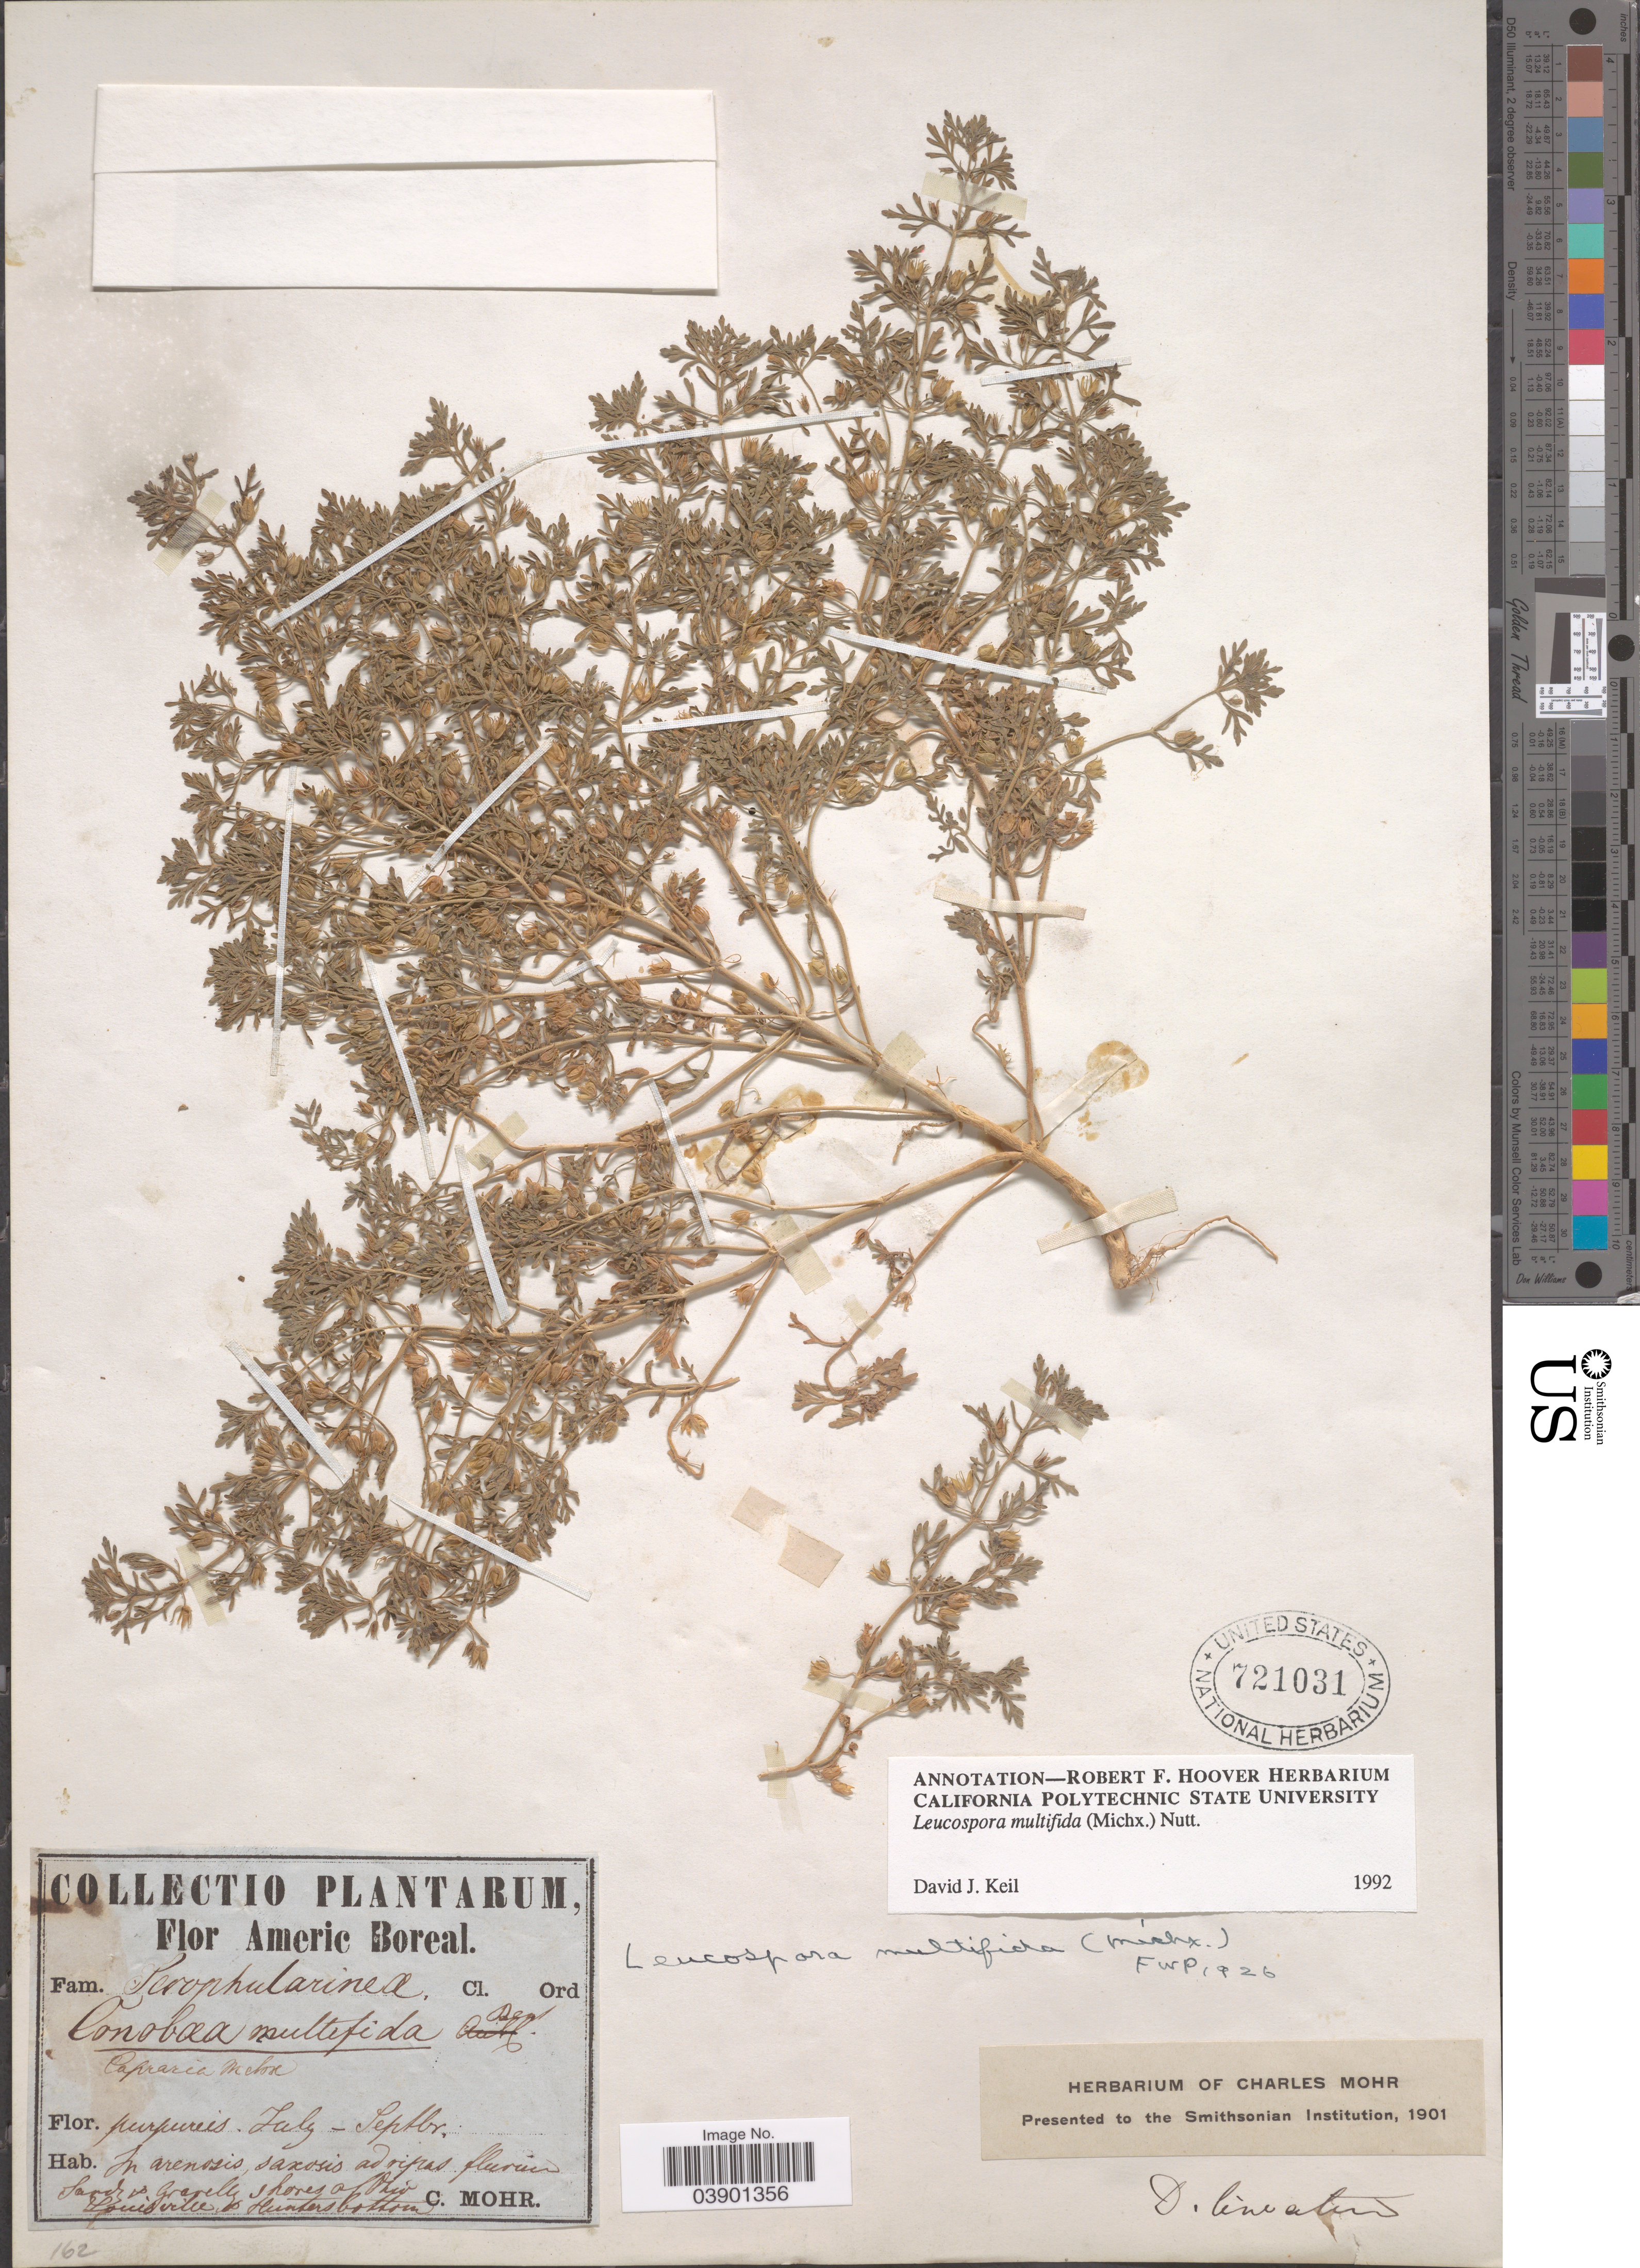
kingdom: Plantae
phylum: Tracheophyta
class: Magnoliopsida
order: Lamiales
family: Plantaginaceae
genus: Leucospora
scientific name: Leucospora multifida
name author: (Michx.) Nutt.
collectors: Mohr, C. T. (herbarium)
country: United States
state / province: Ohio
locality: Americ Boreal. In arenosis saxosis ad ripas fluvius Sandy & gravelly shores of Ohio Louisville, Hunters bottom.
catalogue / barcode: US 721031